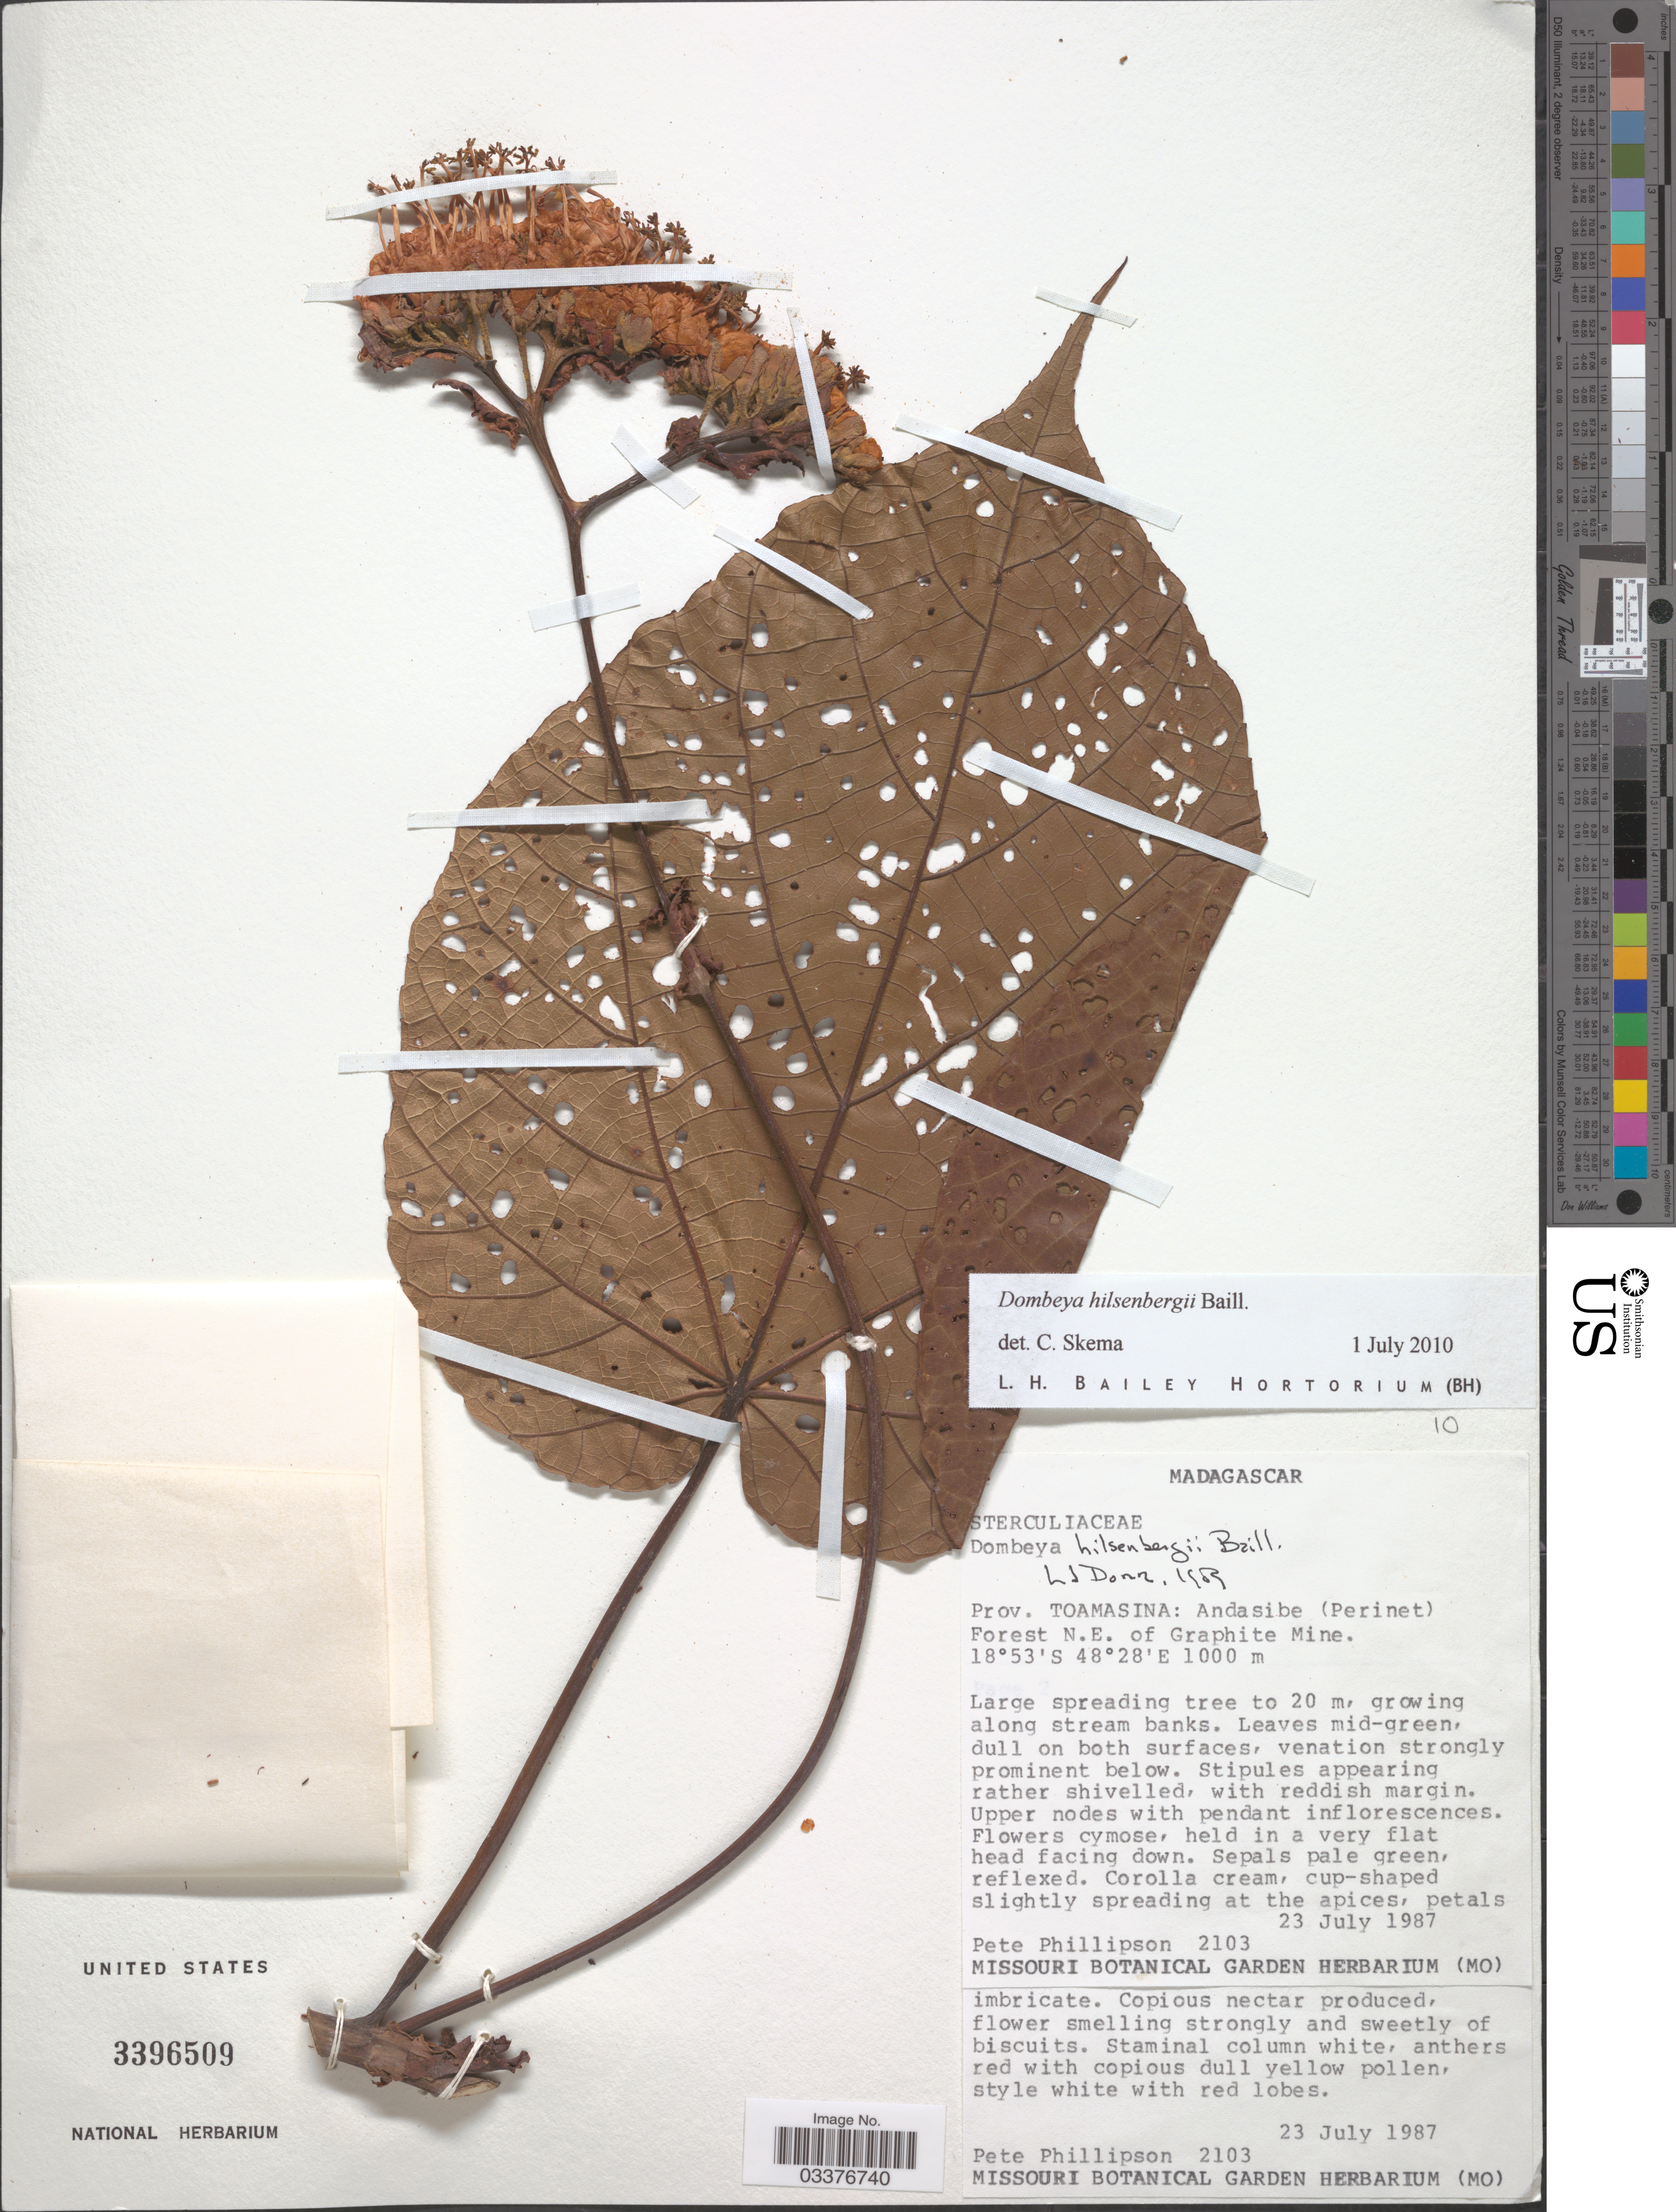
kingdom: Plantae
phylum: Tracheophyta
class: Magnoliopsida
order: Malvales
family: Malvaceae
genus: Dombeya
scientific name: Dombeya hilsenbergii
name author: Baill.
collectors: P. B. Phillipson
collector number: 2103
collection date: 1987-07-23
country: Madagascar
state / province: Alaotra Mangoro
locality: Andasibe (Perinet) Forest N.E. of Graphite Mine.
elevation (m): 1000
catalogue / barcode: US 3396509